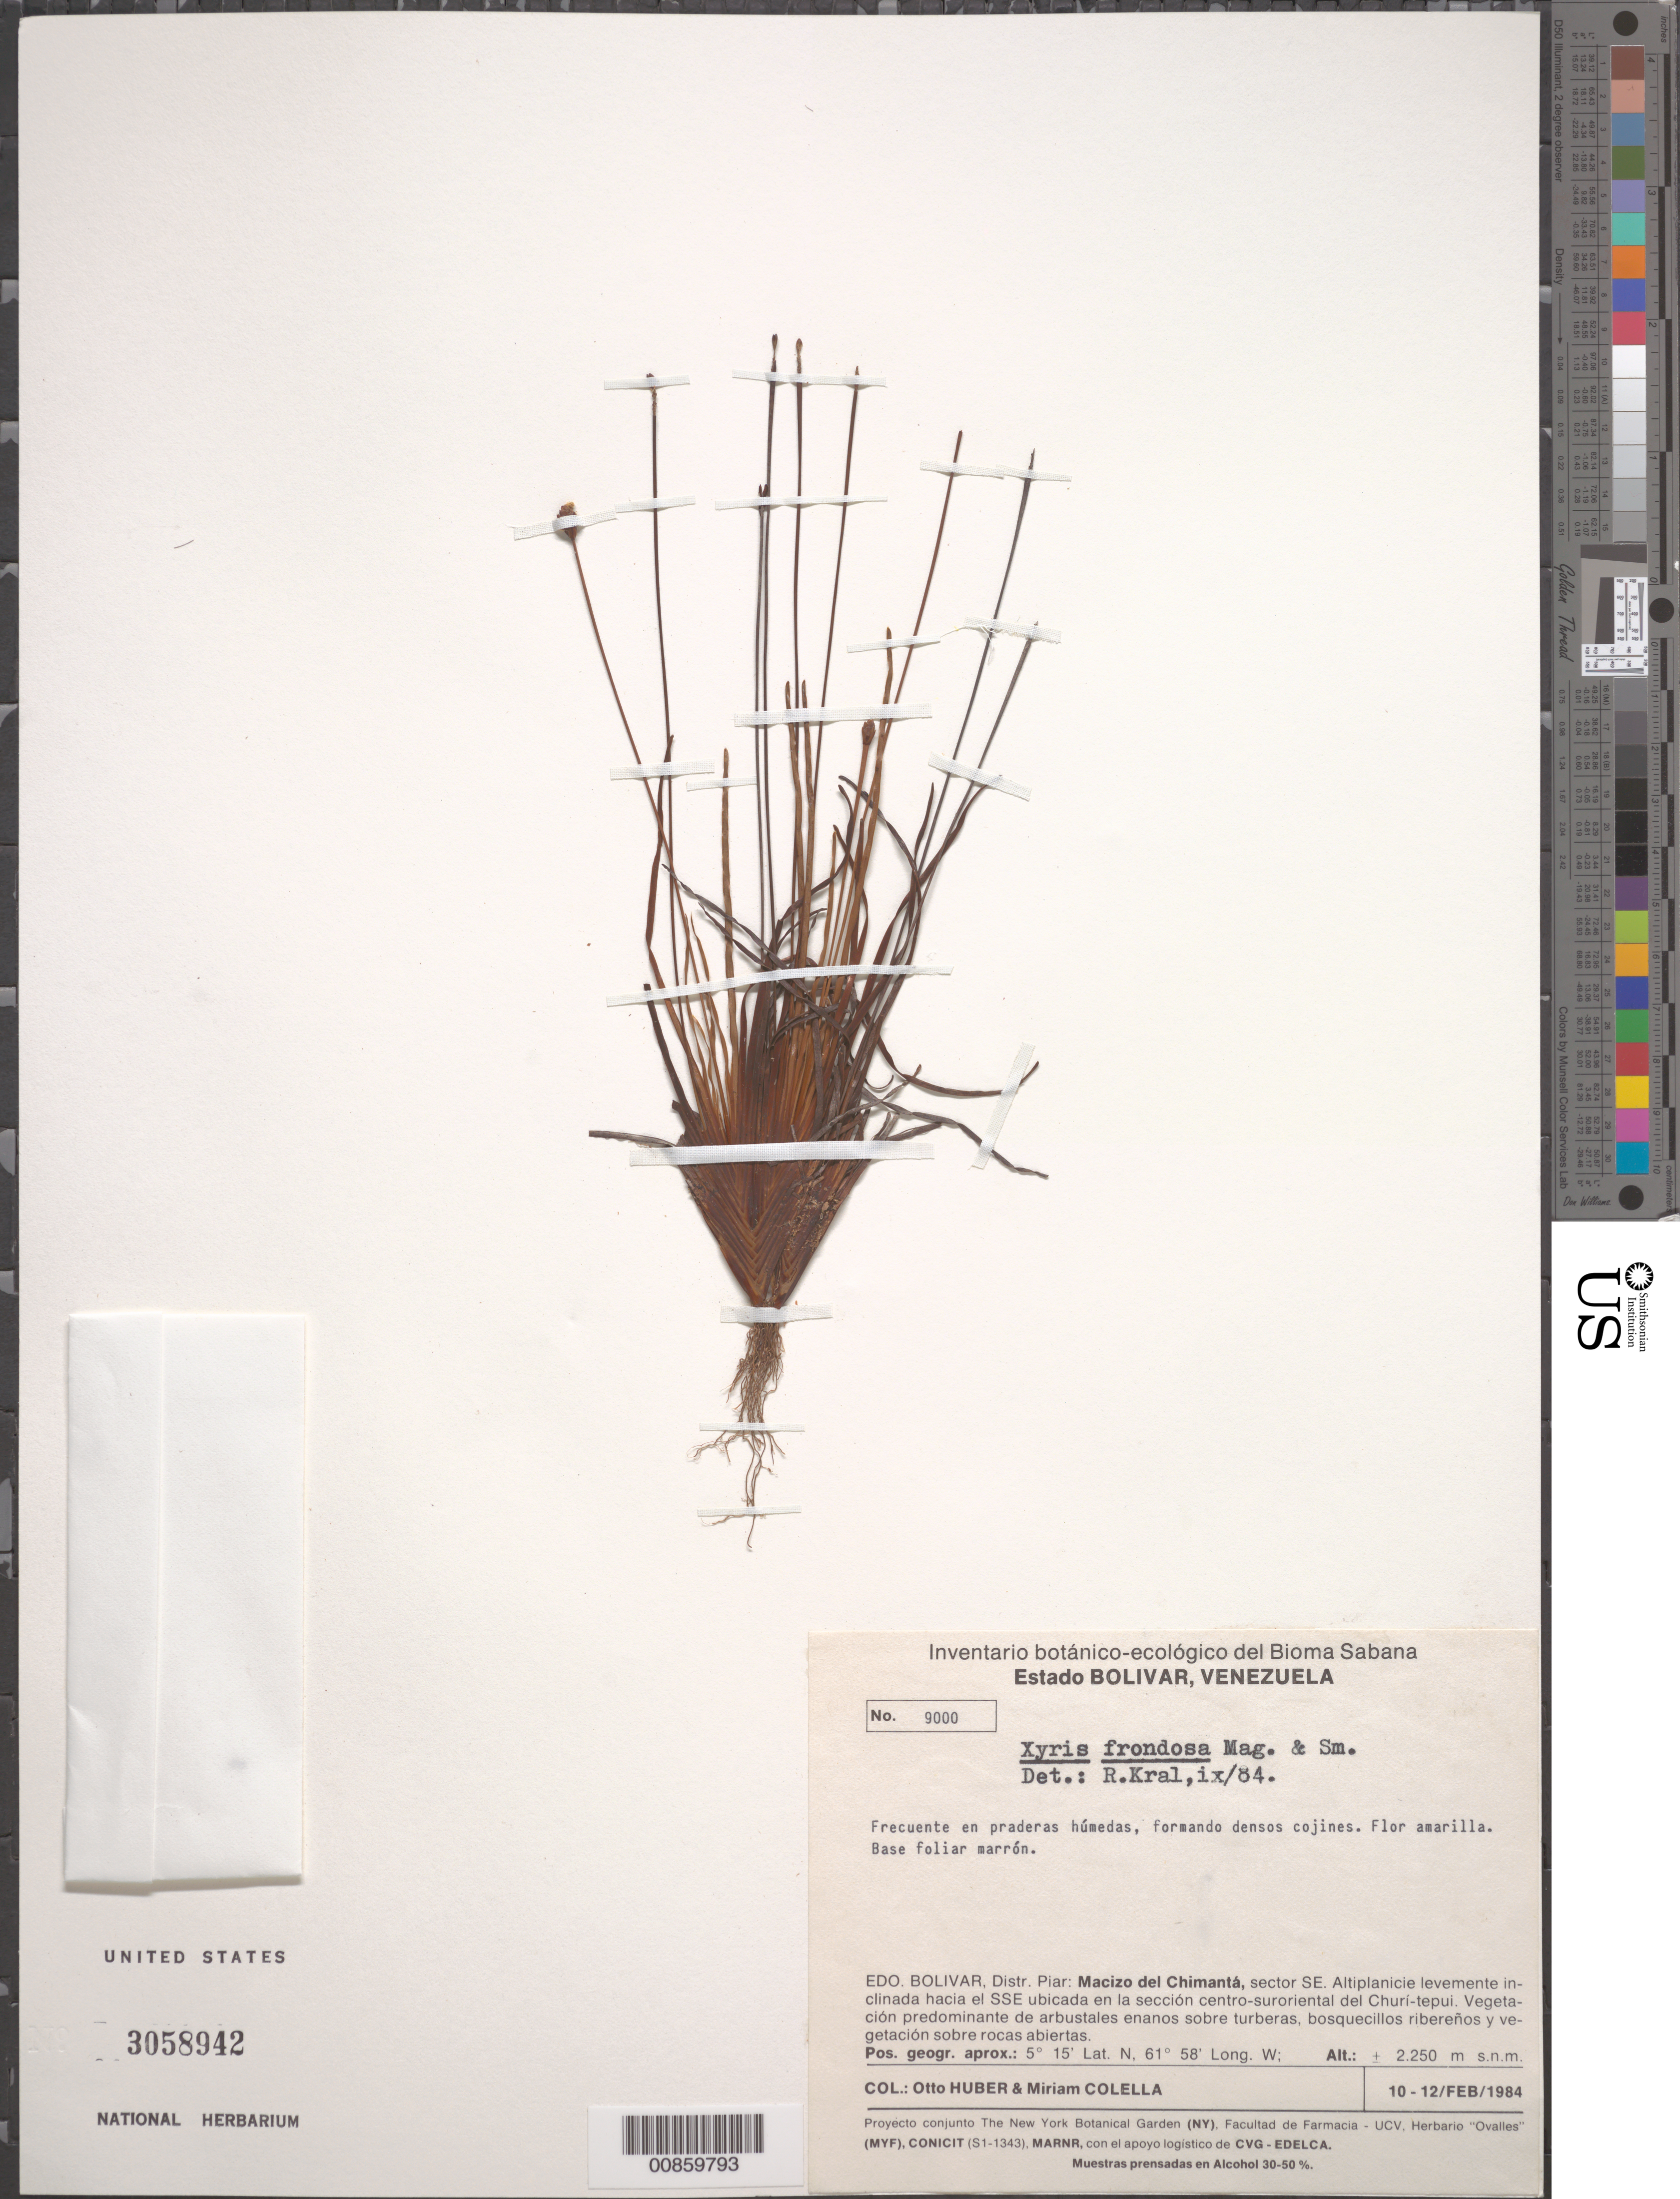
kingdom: Plantae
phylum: Tracheophyta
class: Liliopsida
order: Poales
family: Xyridaceae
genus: Xyris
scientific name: Xyris frondosa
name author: Maguire & L.B. Sm.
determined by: Kral, Robert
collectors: O. Huber & M. Colella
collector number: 9000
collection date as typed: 10-Feb-84 to 12-Feb-84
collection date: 1984-02-10/1984-02-12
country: Venezuela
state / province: Bolívar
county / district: Piar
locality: Macizo del Chimantá, sector SE, SSE ubicada en la sección centro-suroriental del Churi-tepuí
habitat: Praderas húmedas. Vegetación predominante de arbustales enanos sobre turberas, bosquecillos ribereños y vegetación sobre rocas abiertas.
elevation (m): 2250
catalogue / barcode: US 3058942